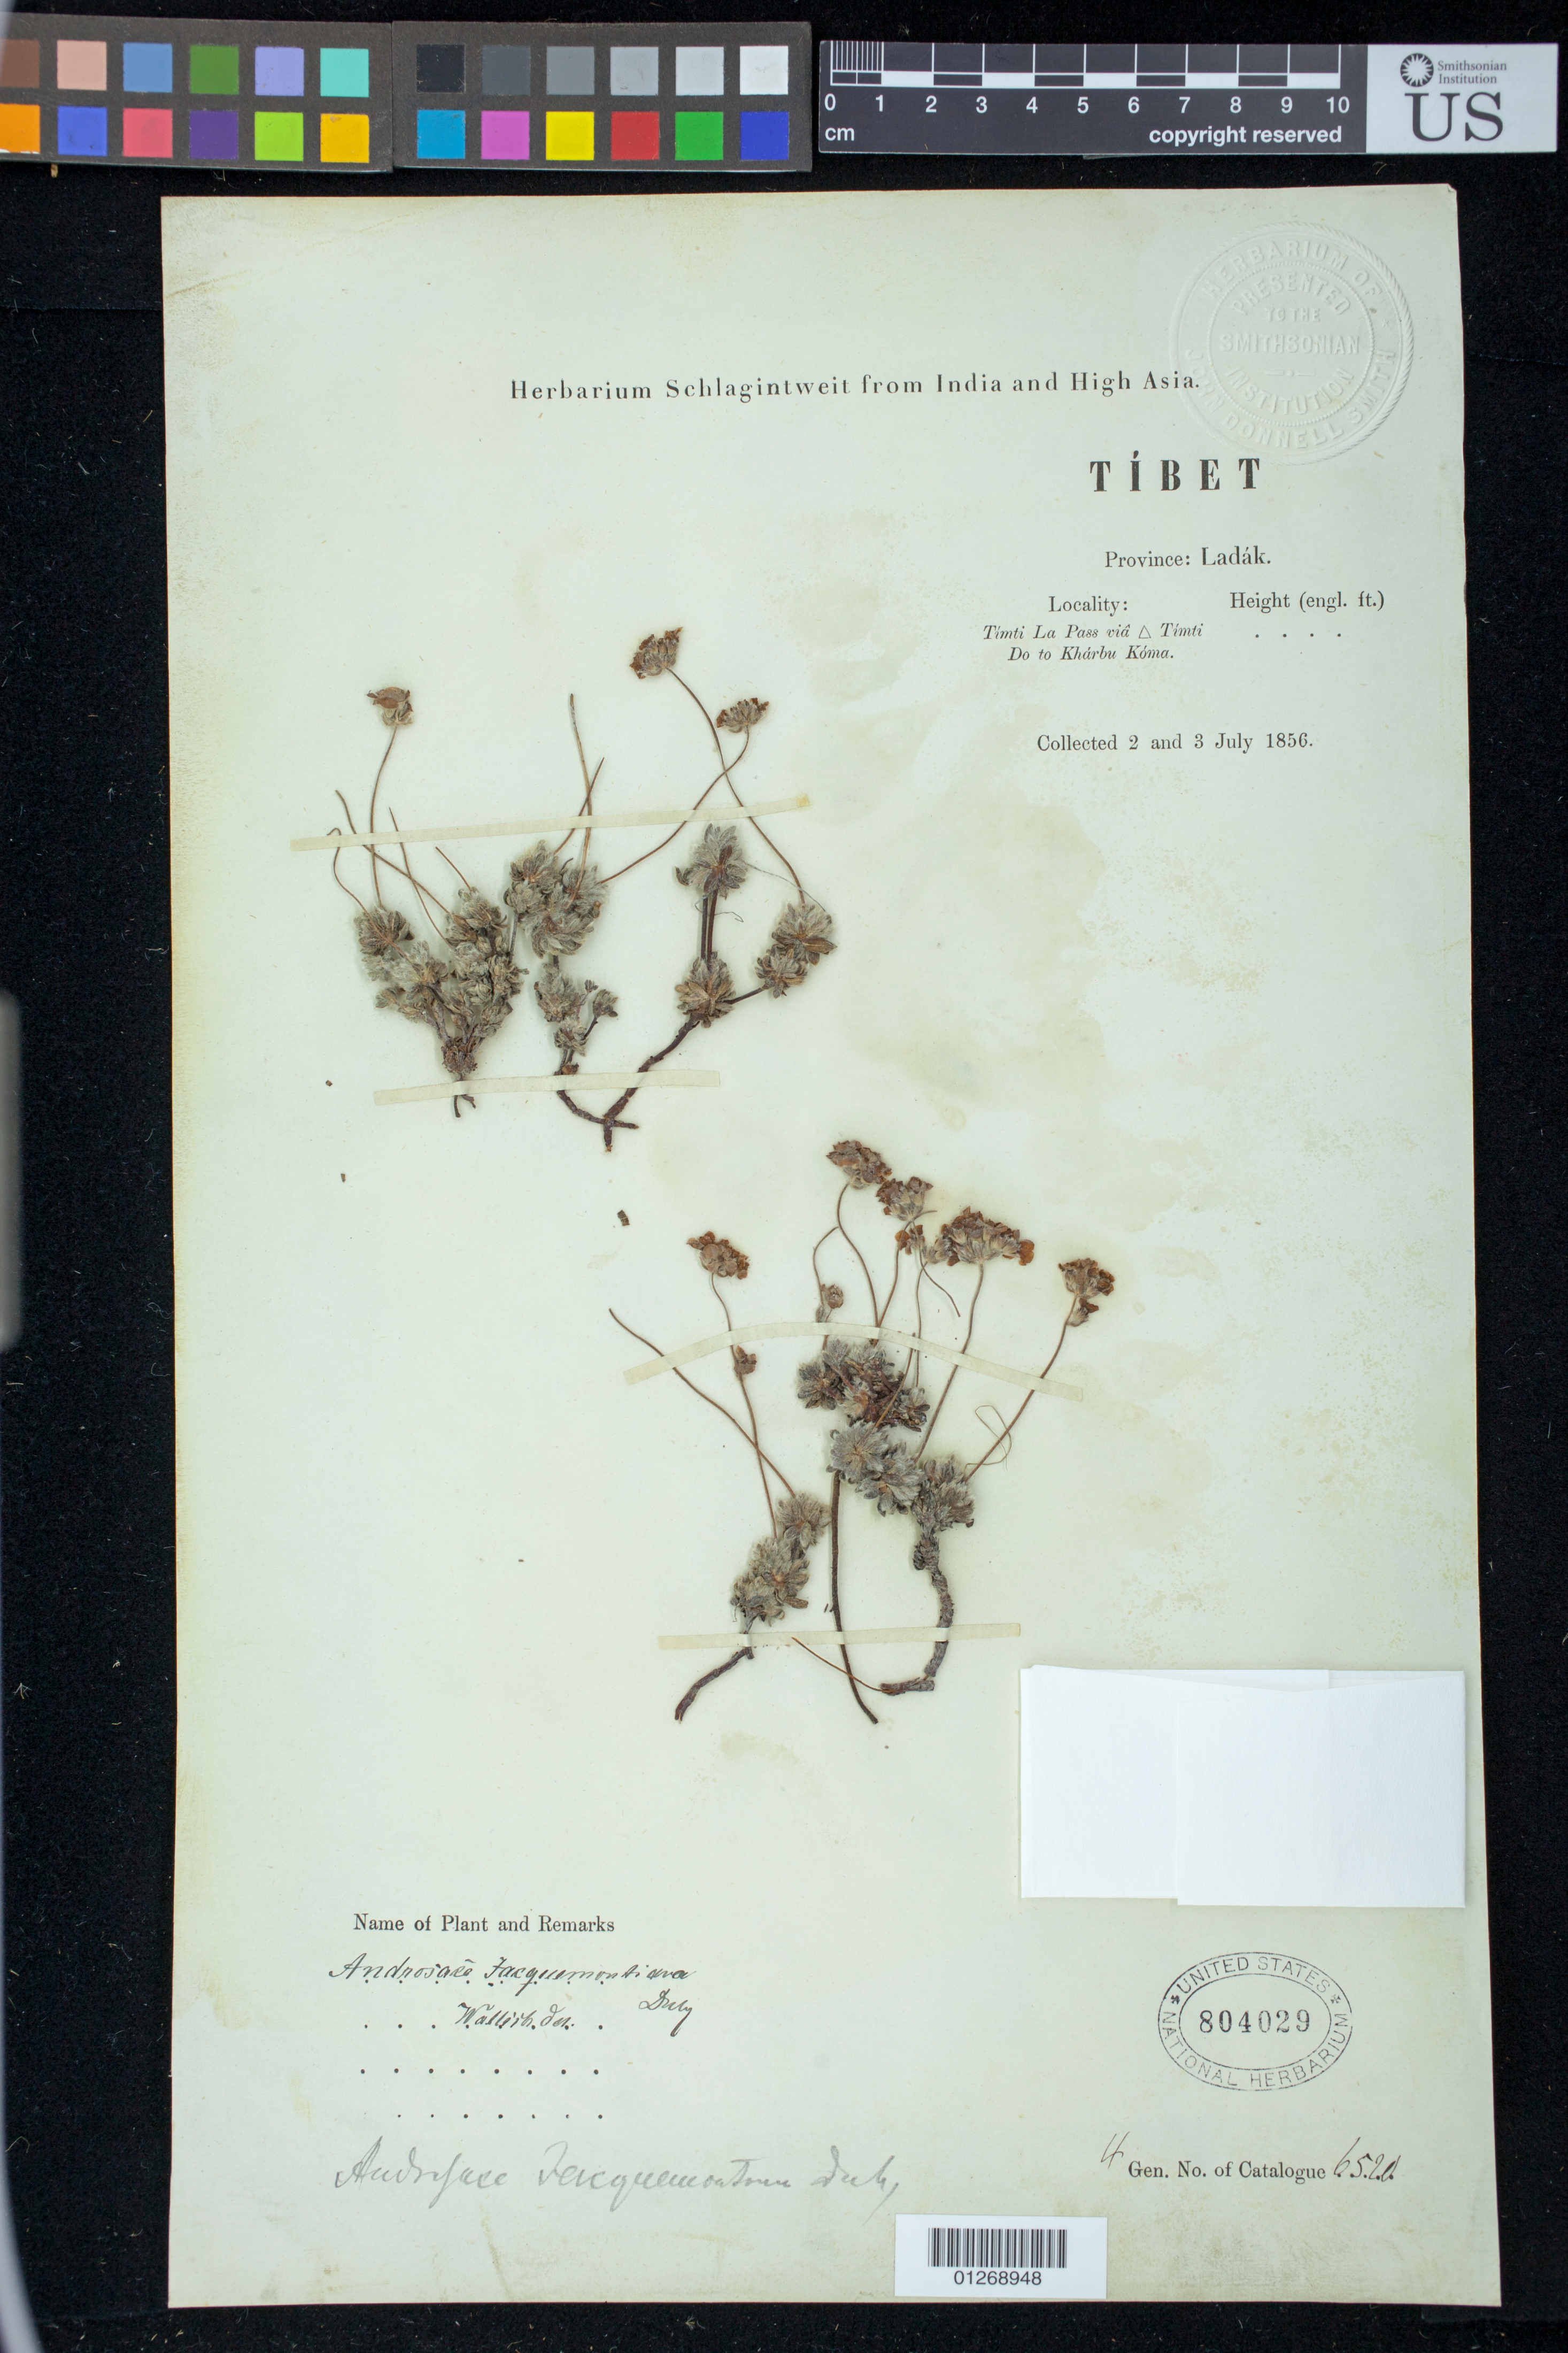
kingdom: Plantae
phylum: Tracheophyta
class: Magnoliopsida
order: Ericales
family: Primulaceae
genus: Androsace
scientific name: Androsace villosa f. longiscapa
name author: R. Knuth in Pax & R. Knuth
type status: Isosyntype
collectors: Herbarium Schlagintweit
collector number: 6520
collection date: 1856-07-02,1856-07-03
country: India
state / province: Ladakh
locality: "Tibet." Province Ladák [Ladakh]. Tímti La Pass via Tímti Do to Khárbu Kóma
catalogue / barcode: US 804029